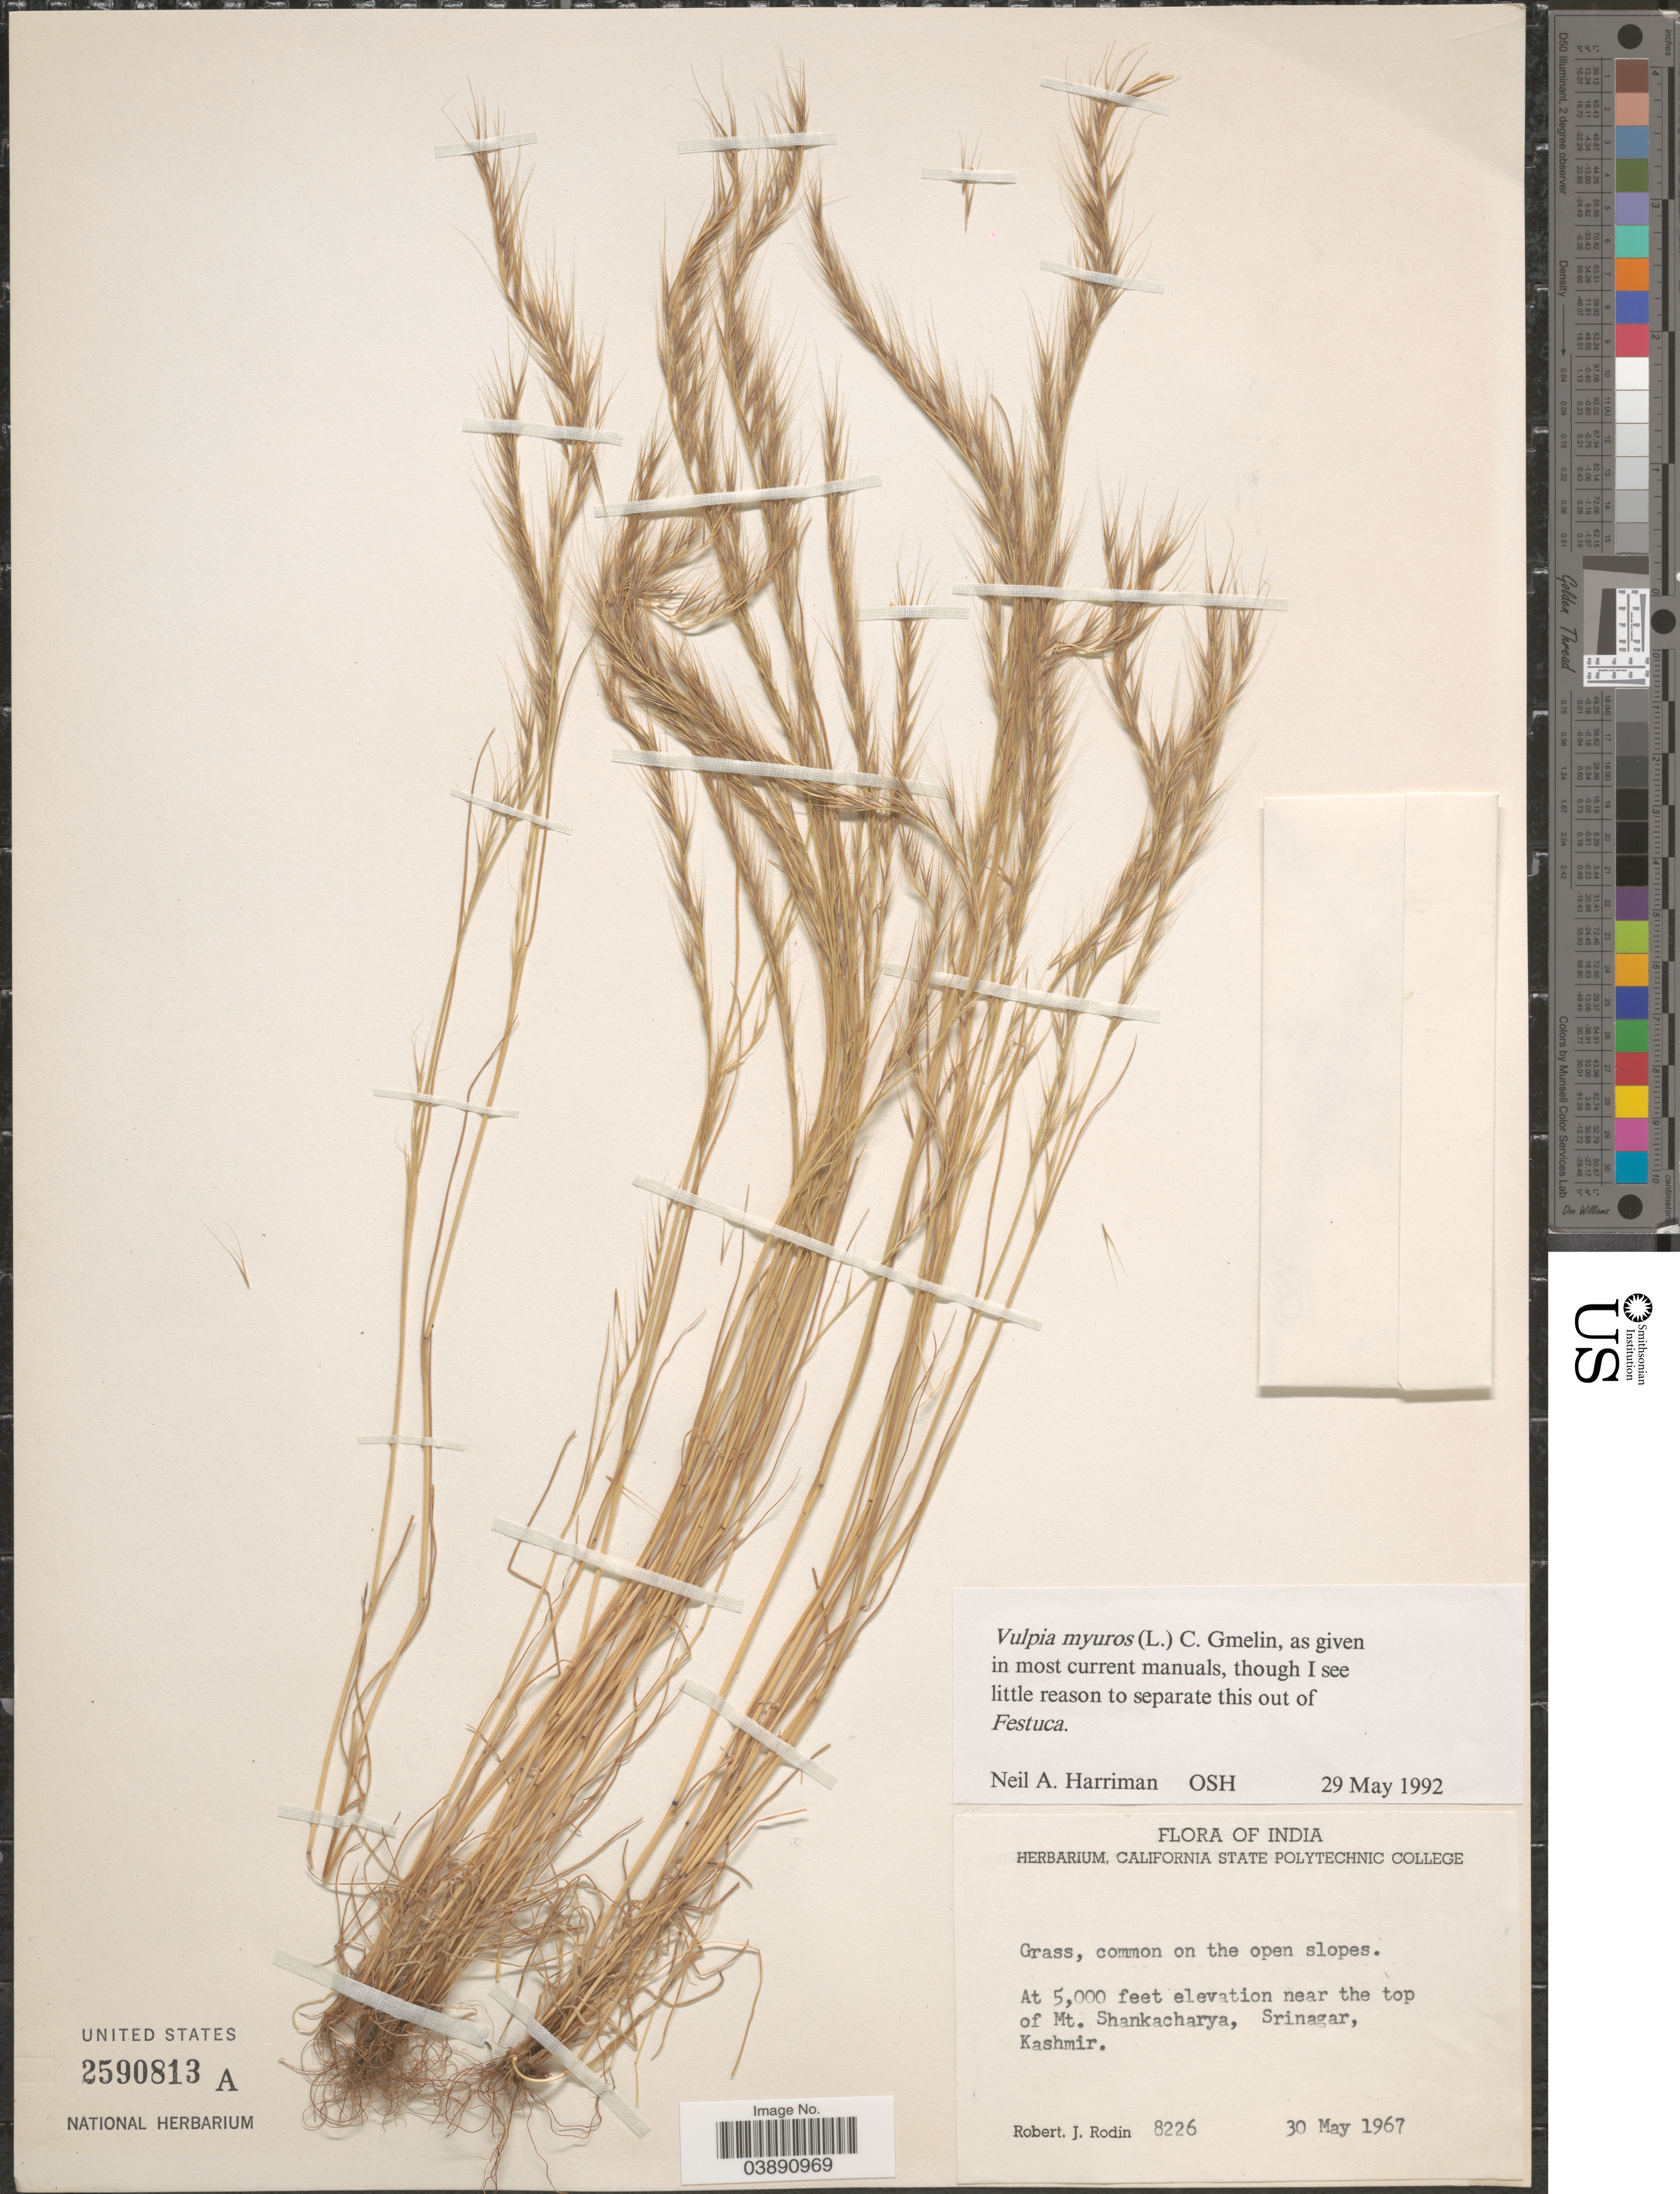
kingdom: Plantae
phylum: Tracheophyta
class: Liliopsida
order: Poales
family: Poaceae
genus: Festuca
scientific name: Festuca myuros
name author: L.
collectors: R. J. Rodin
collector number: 8226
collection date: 1967-05-30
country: India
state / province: Jammu and Kashmir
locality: Common on the open slopes. At 5,000 feet elevation near the top of Mt. Shankacharya, Srinagar, Kashmir.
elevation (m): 1524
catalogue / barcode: US 2590813A